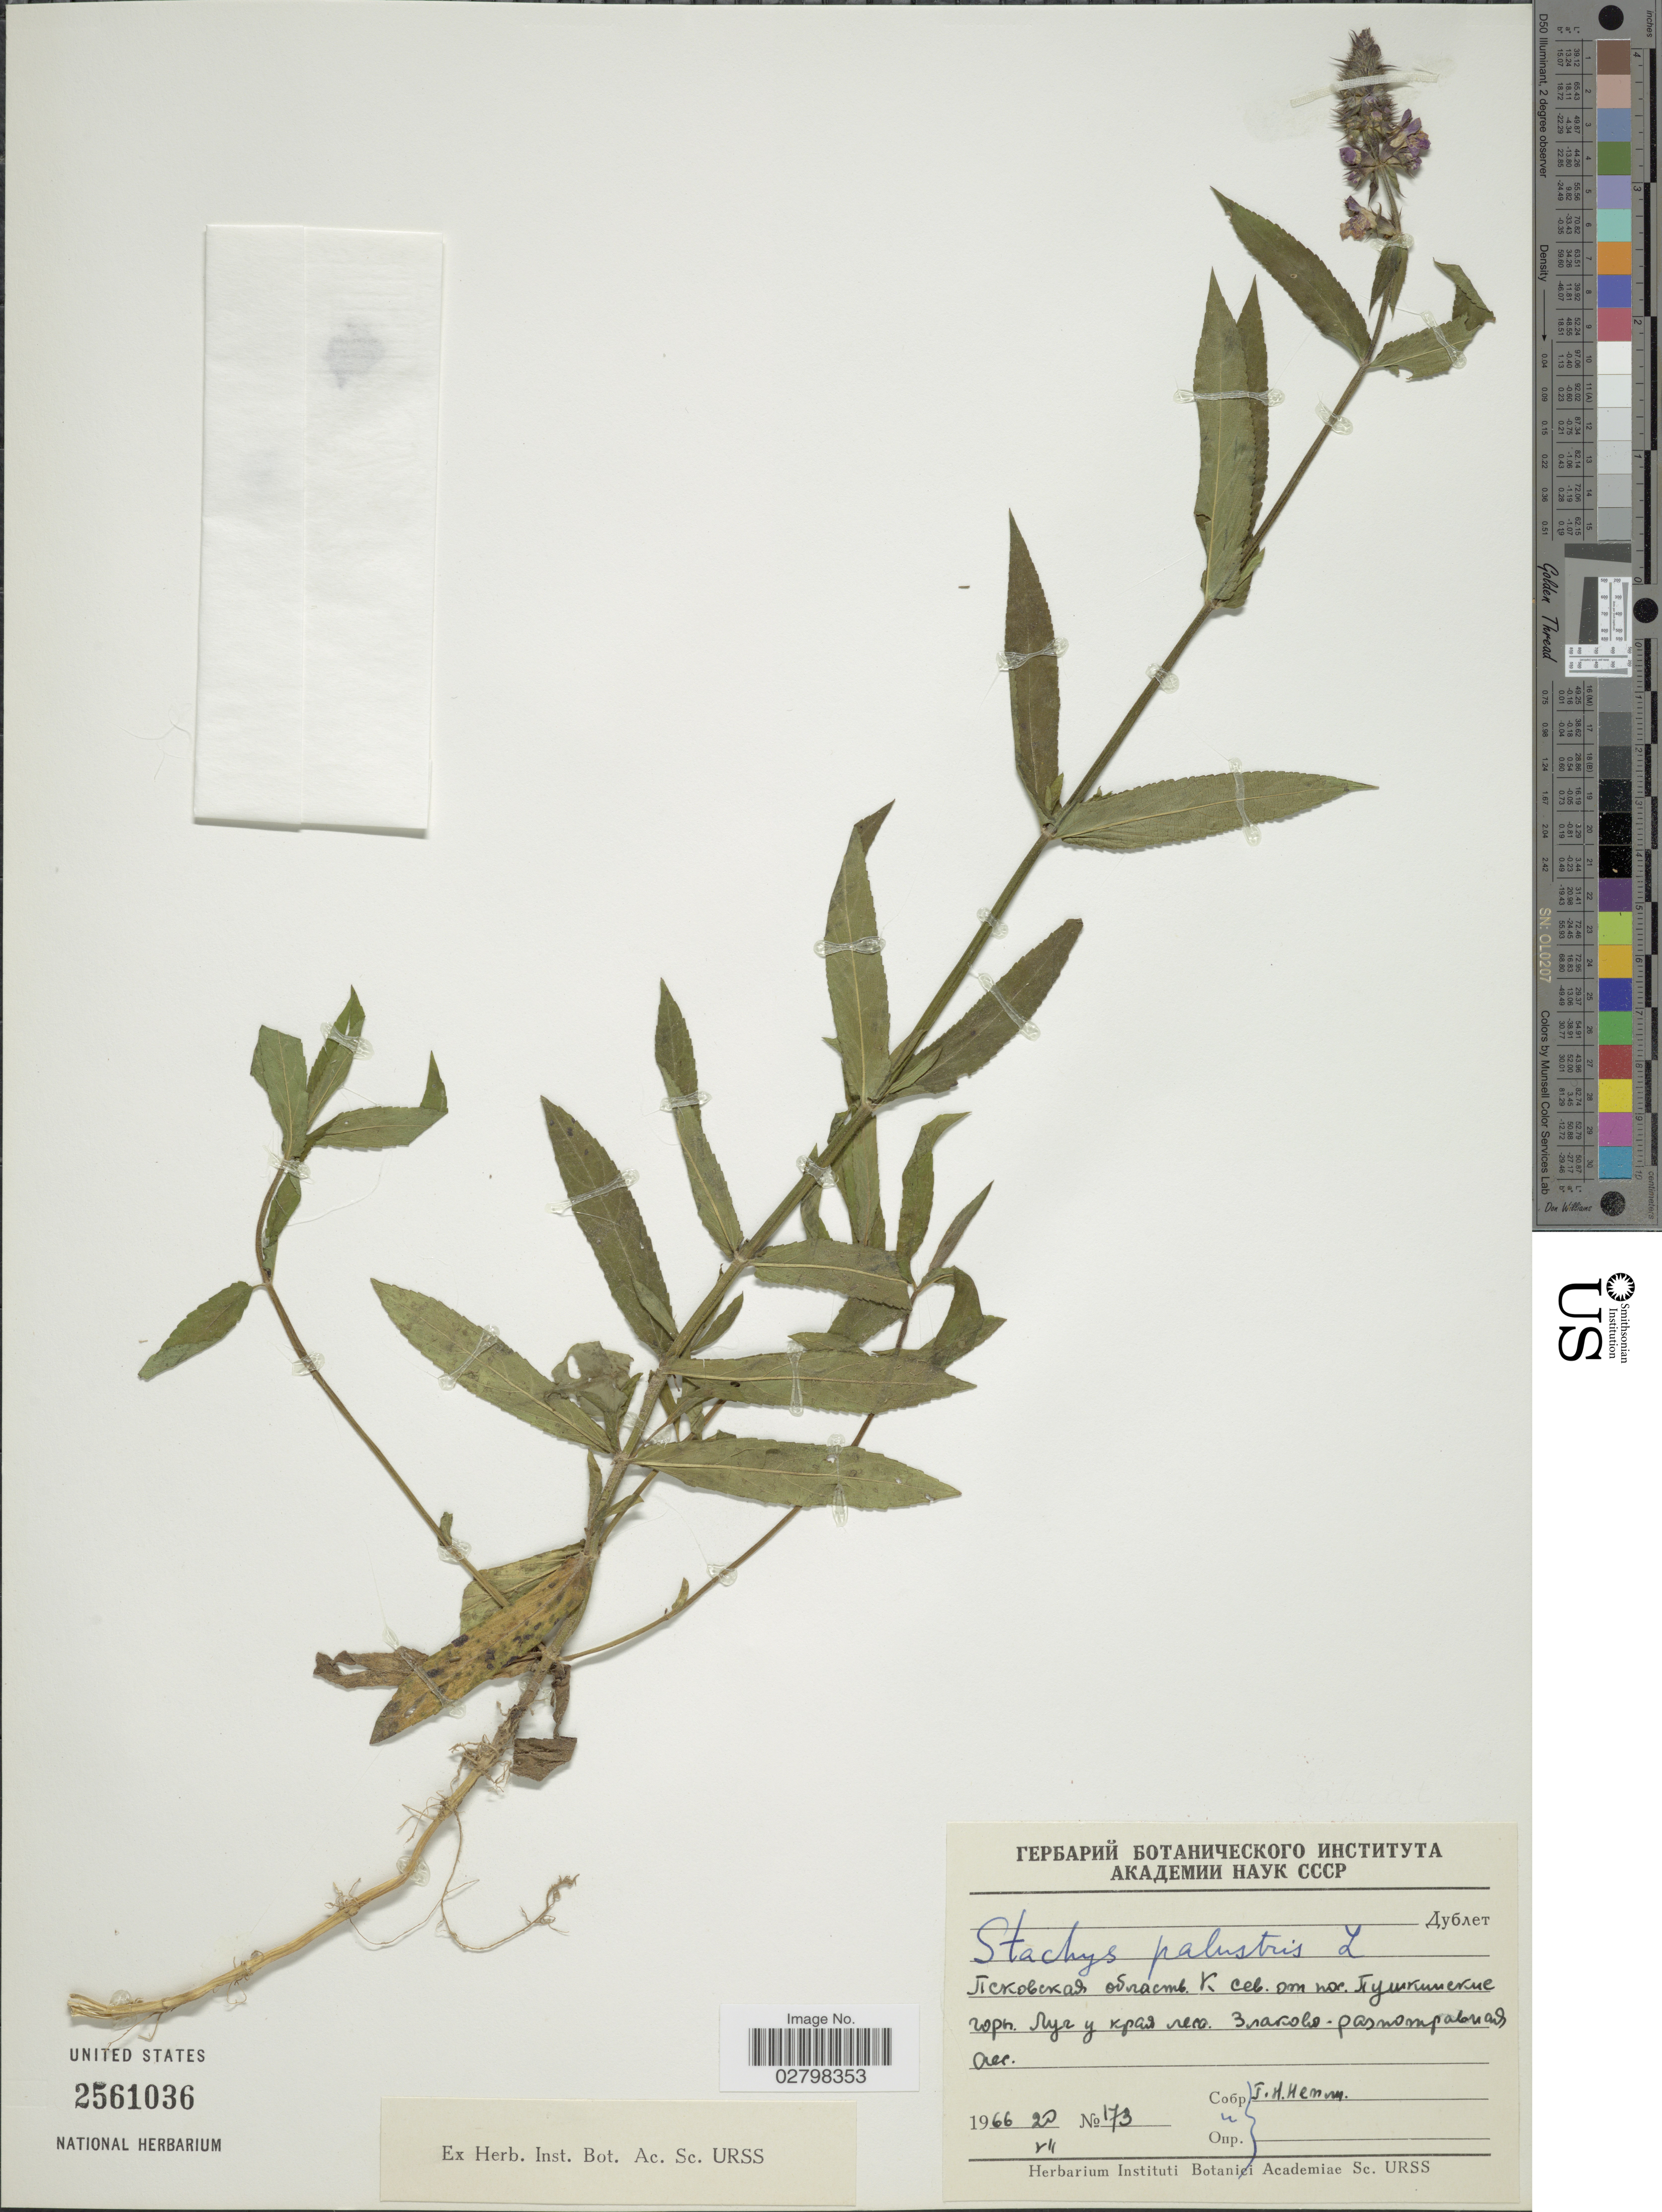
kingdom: Plantae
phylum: Tracheophyta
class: Magnoliopsida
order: Lamiales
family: Lamiaceae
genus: Stachys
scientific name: Stachys palustris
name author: L.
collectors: G. Nepli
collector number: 173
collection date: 1966-07-20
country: Russian Federation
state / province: Pskov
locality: North of village Pushkinskie Gory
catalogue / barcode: US 2561036